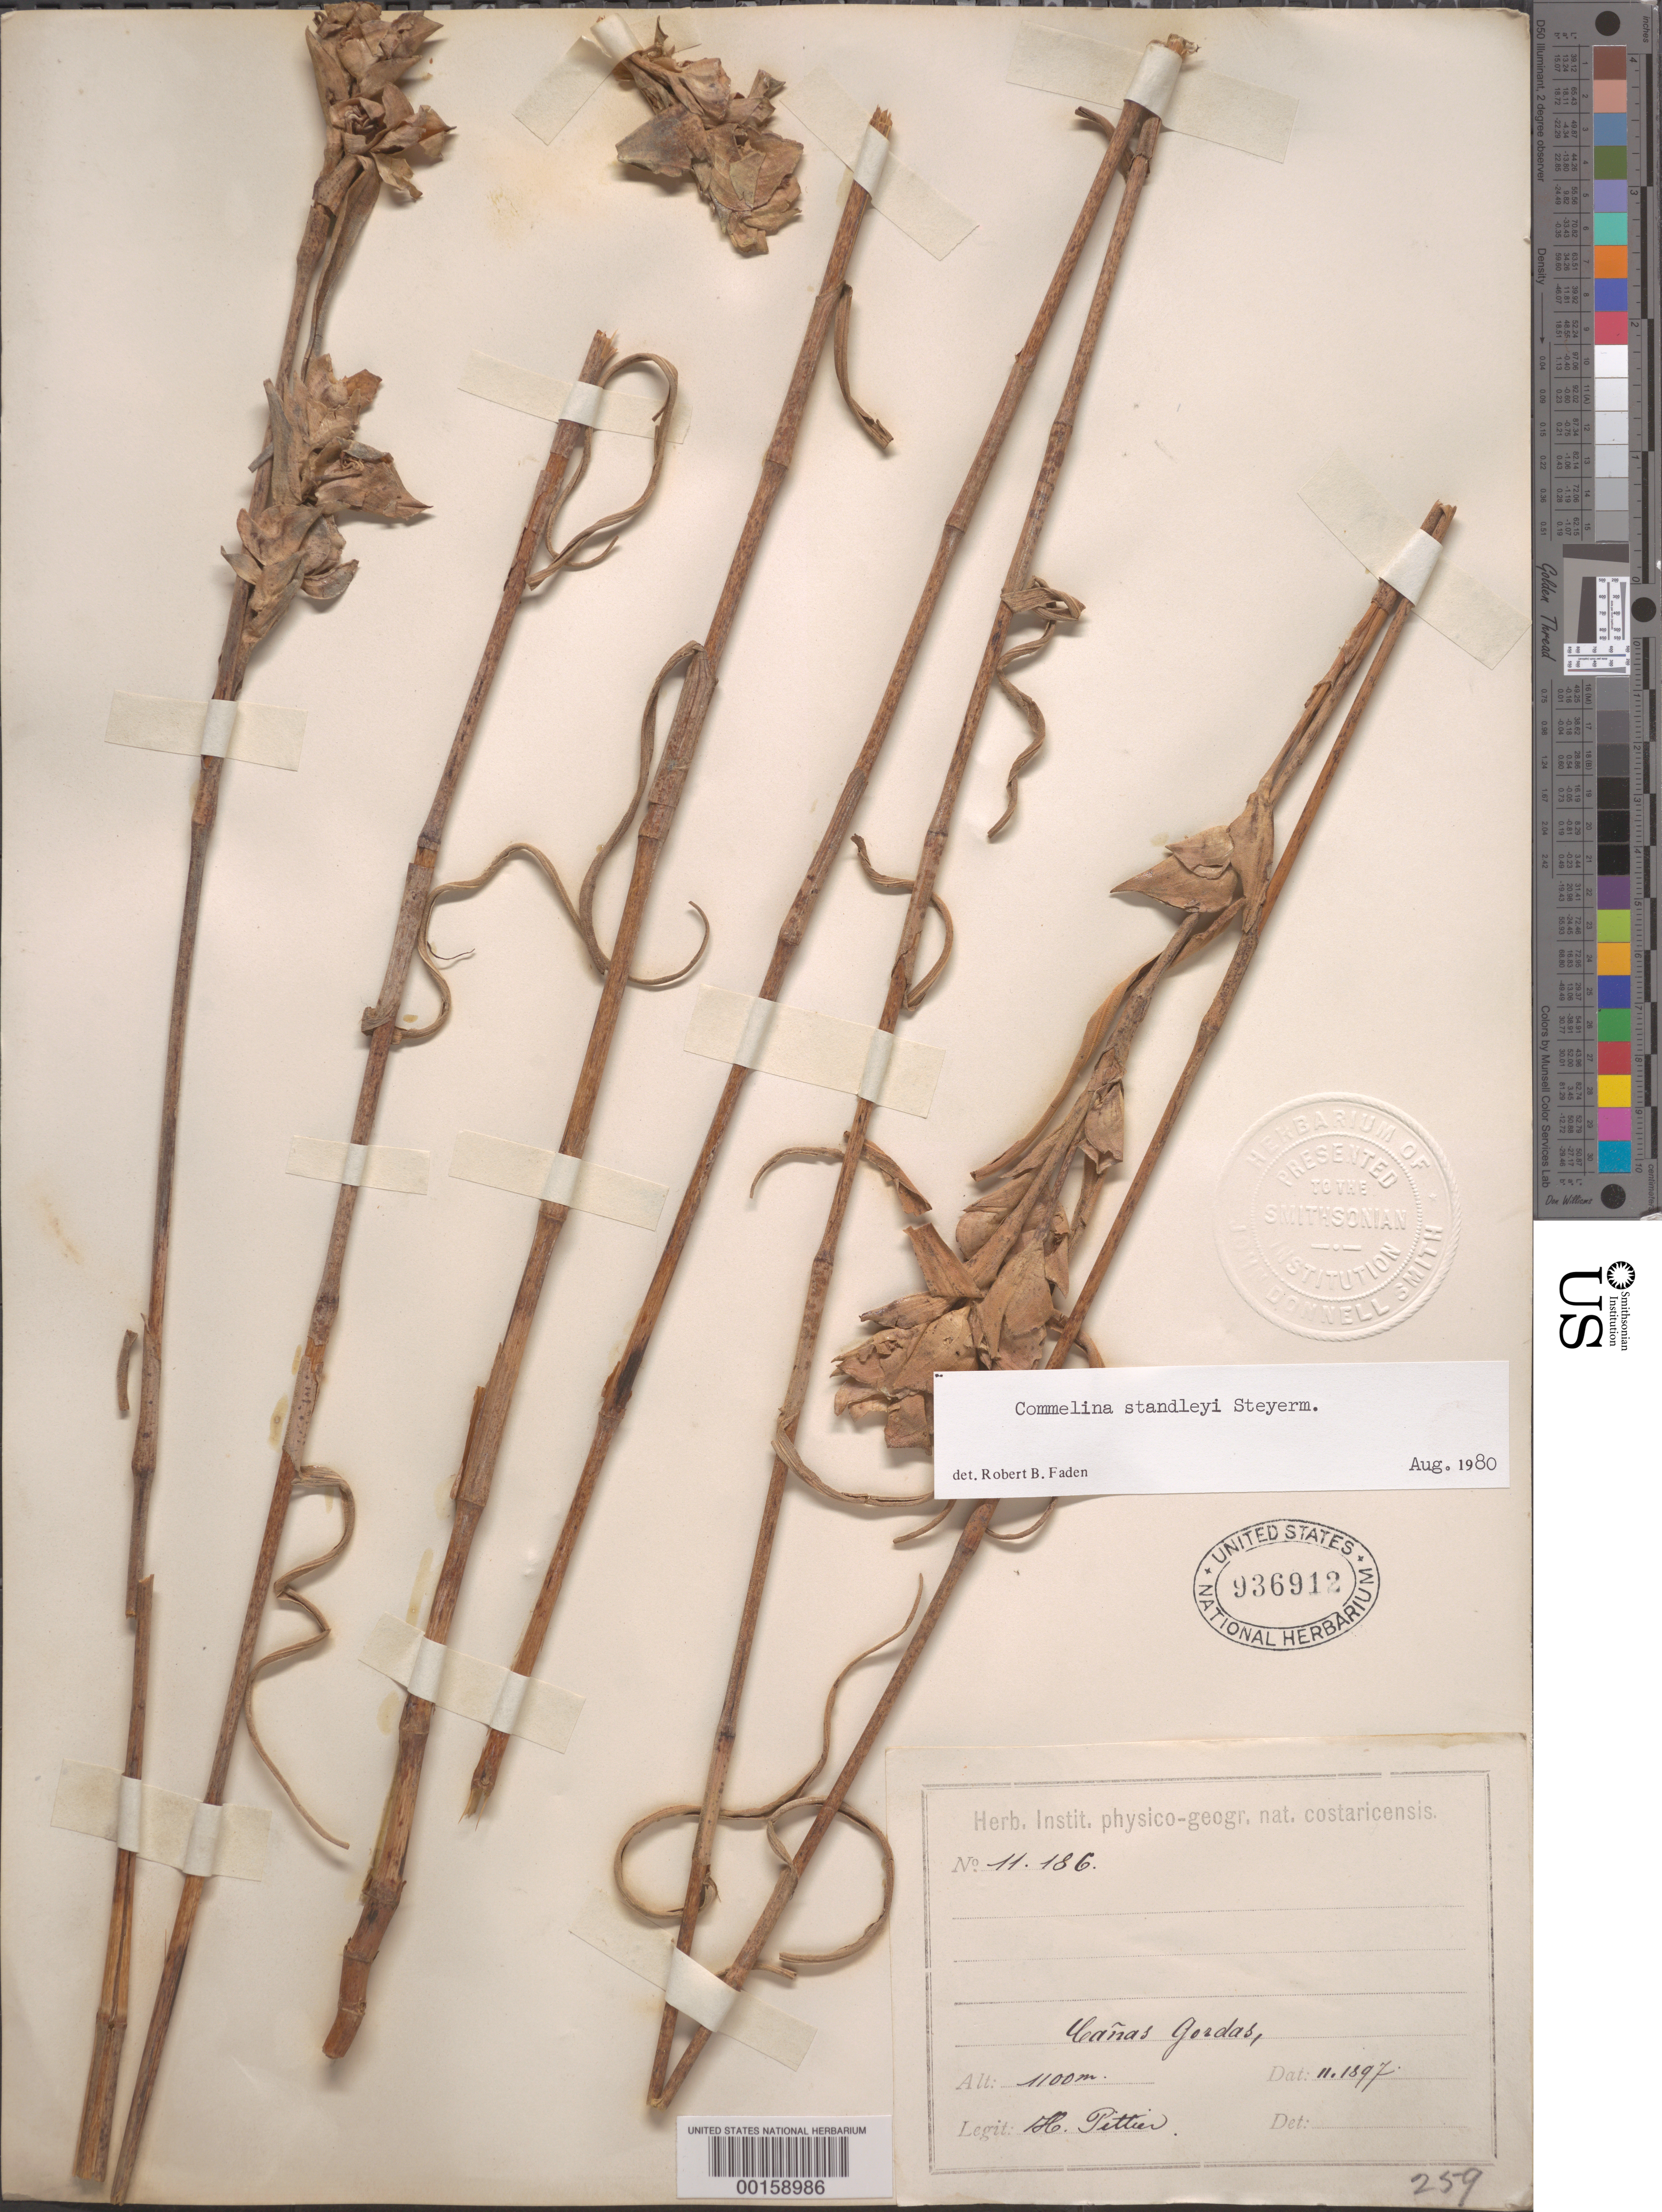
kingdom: Plantae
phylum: Tracheophyta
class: Liliopsida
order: Commelinales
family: Commelinaceae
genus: Commelina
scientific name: Commelina standleyi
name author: Steyerm.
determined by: Faden, Robert B., (US), Smithsonian Institution - National Museum of Natural History (UNITED STATES)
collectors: H. F. Pittier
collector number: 11186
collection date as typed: Nov 1897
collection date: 1897-11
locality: Canas gordas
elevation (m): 1100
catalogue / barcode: US 936912